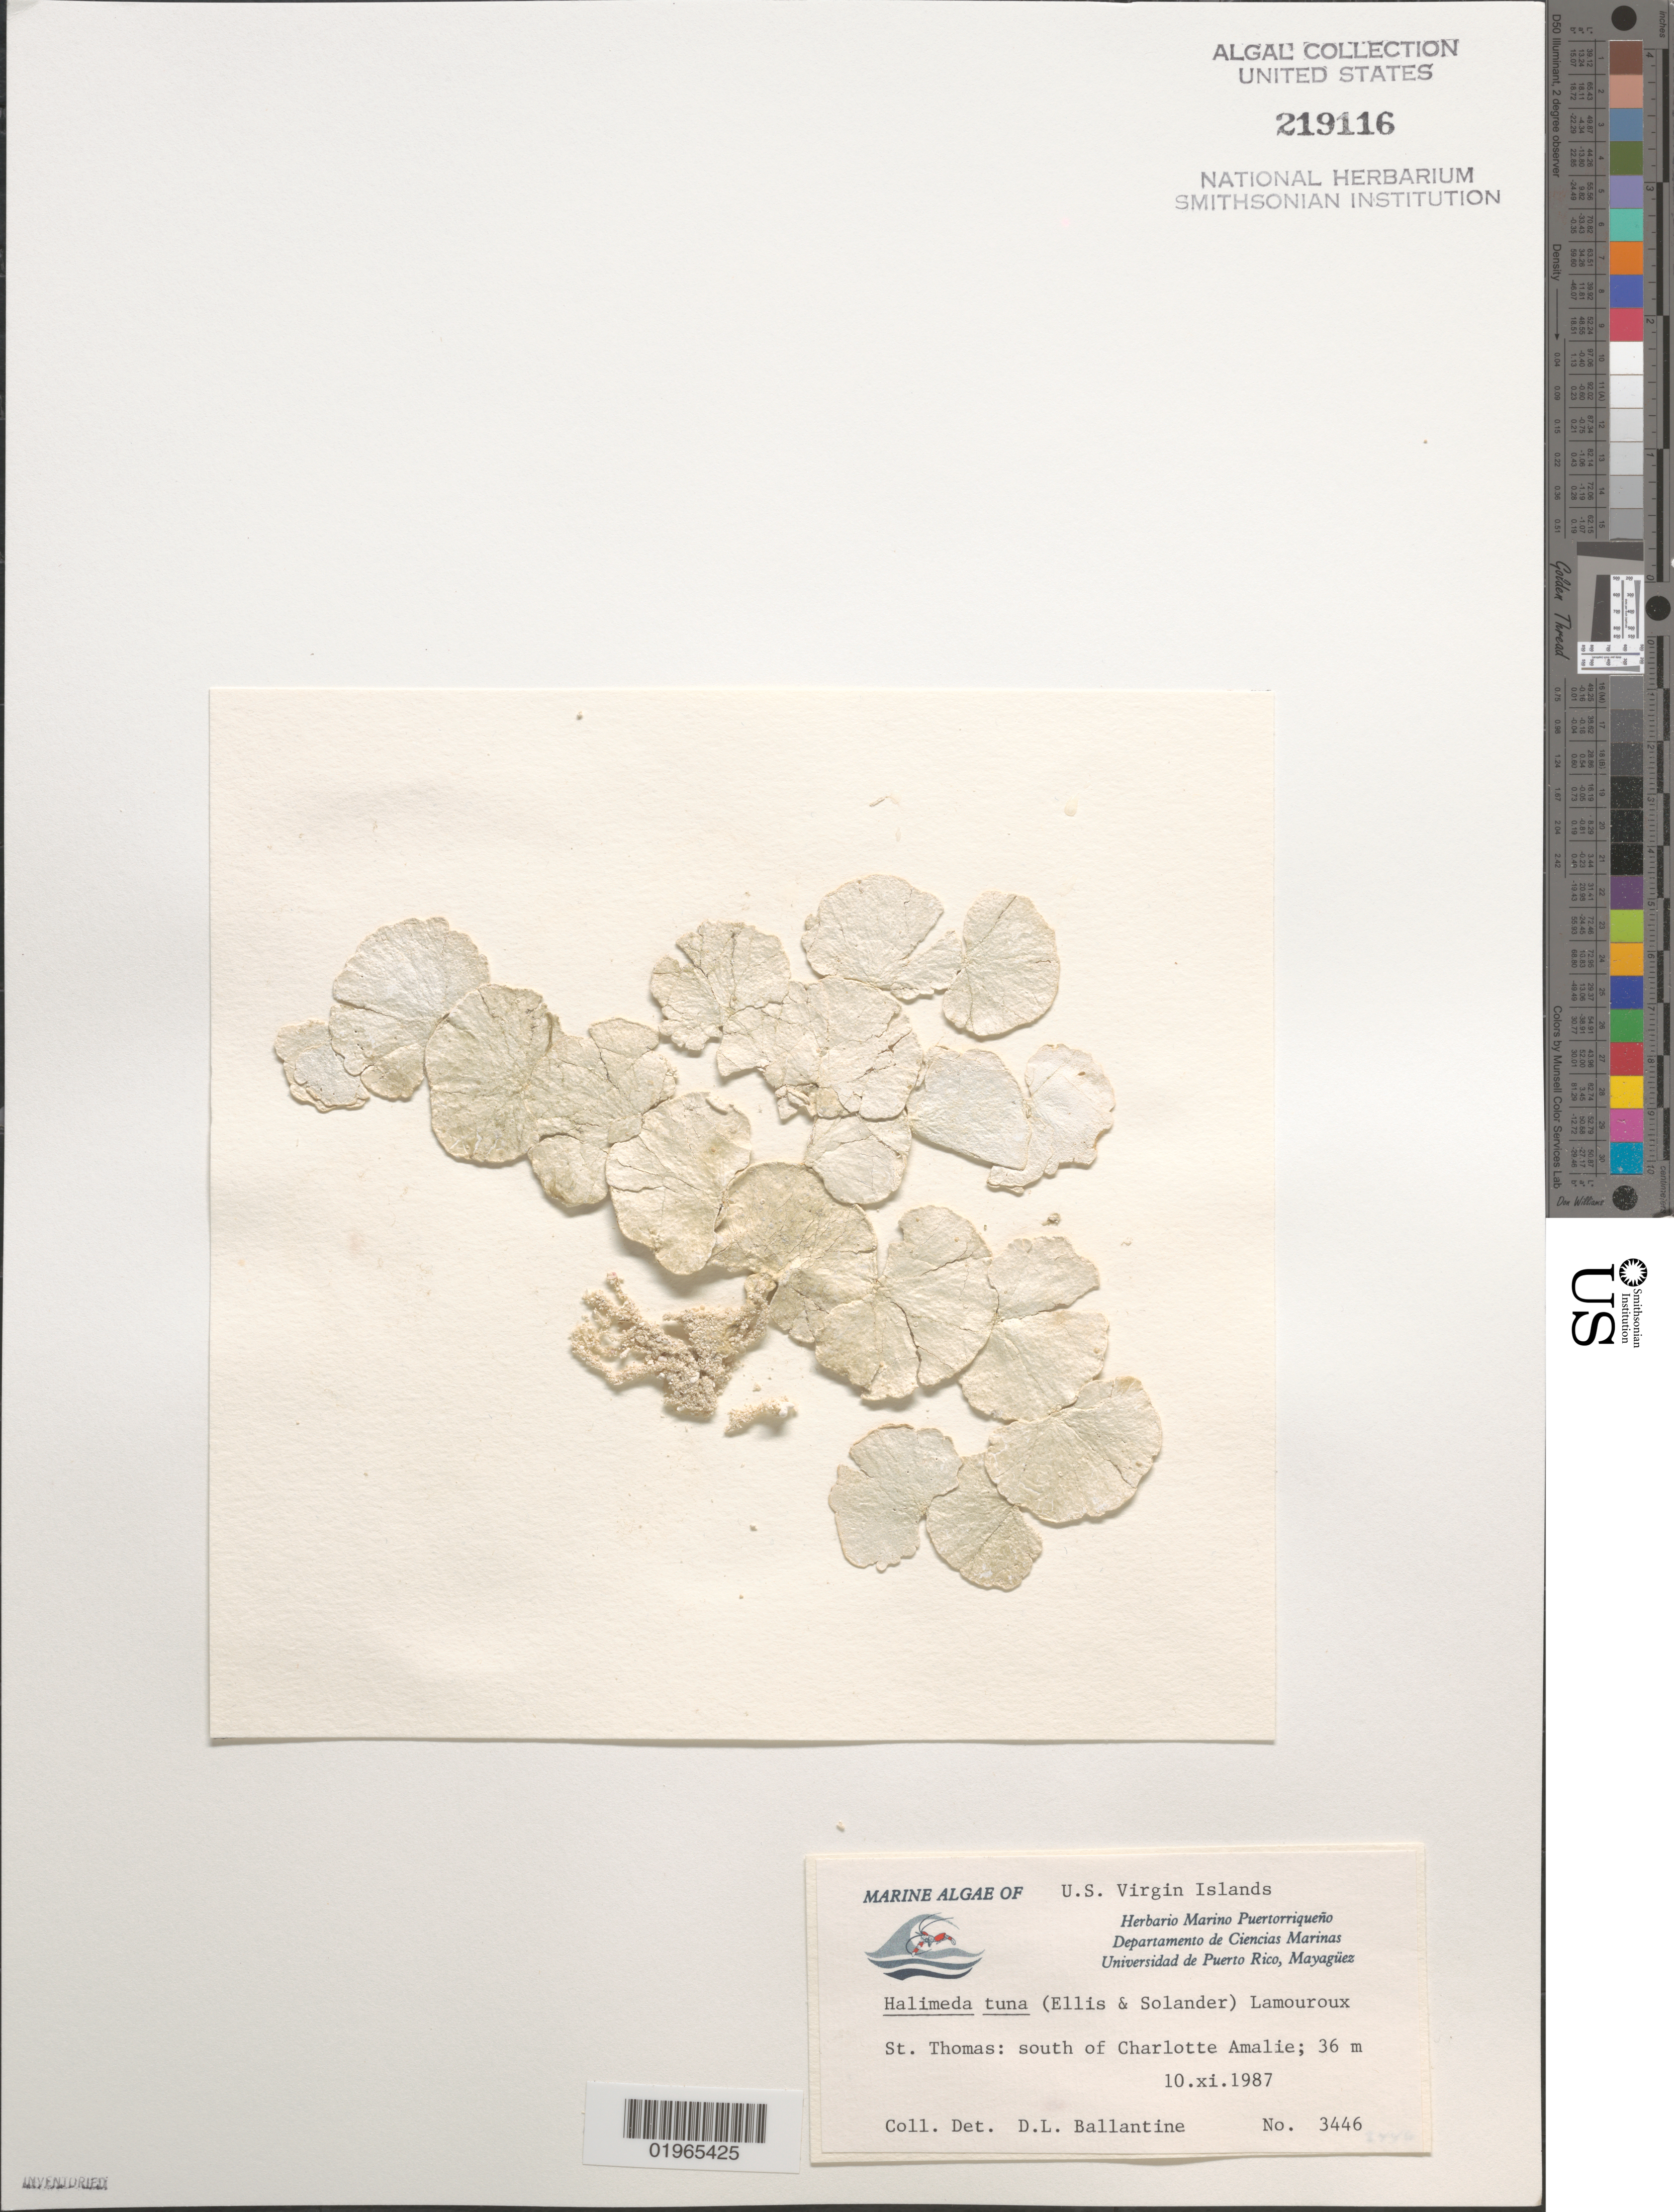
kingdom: Plantae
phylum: Chlorophyta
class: Ulvophyceae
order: Bryopsidales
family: Halimedaceae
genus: Halimeda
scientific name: Halimeda tuna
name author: (J. Ellis & Sol.) J.V.Lamouroux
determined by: Ballantine, D. L.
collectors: D.L. Ballantine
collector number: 3446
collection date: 1987-11-10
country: U.S. Virgin Islands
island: St. Thomas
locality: South of Charlotte Amalie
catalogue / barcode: US 219116